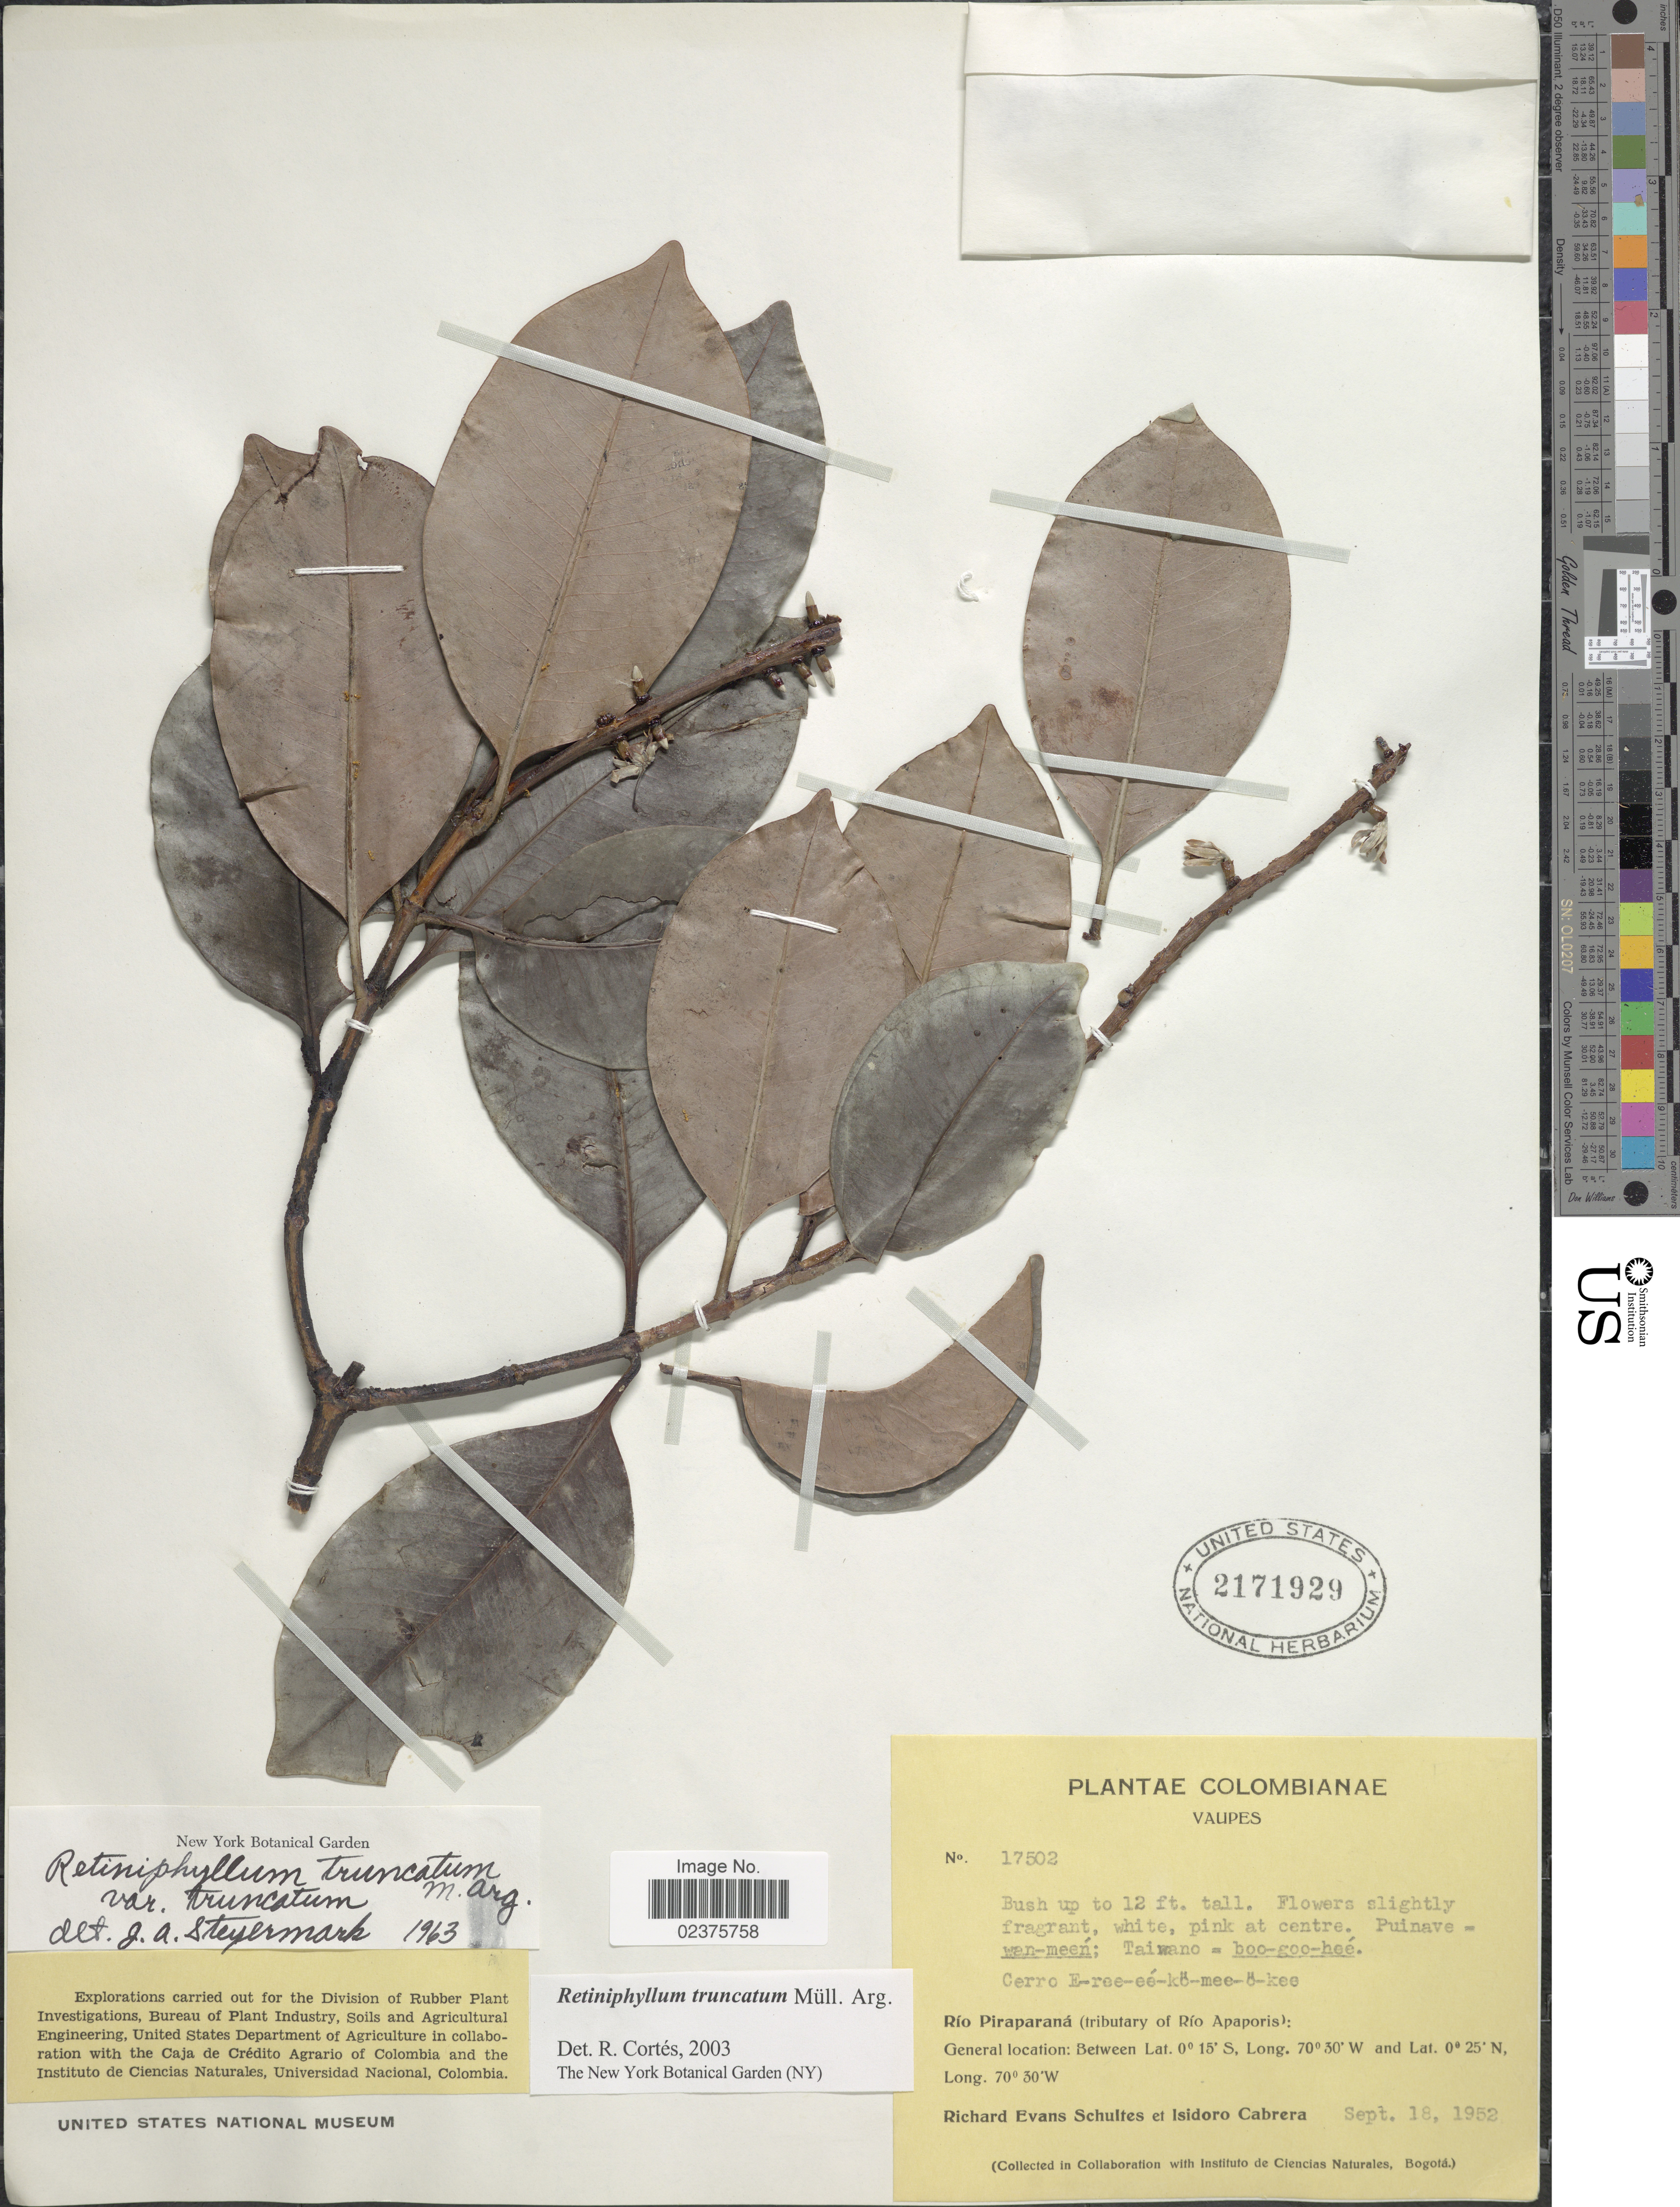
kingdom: Plantae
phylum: Tracheophyta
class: Magnoliopsida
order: Gentianales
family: Rubiaceae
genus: Retiniphyllum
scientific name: Retiniphyllum truncatum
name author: Müll. Arg.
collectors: R. E. Schultes & I. Cabrera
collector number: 17502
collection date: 1952-09-18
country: Colombia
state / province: Vaupés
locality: Rio Piraparana (tributary of Rio Apaporis)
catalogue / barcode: US 2171929